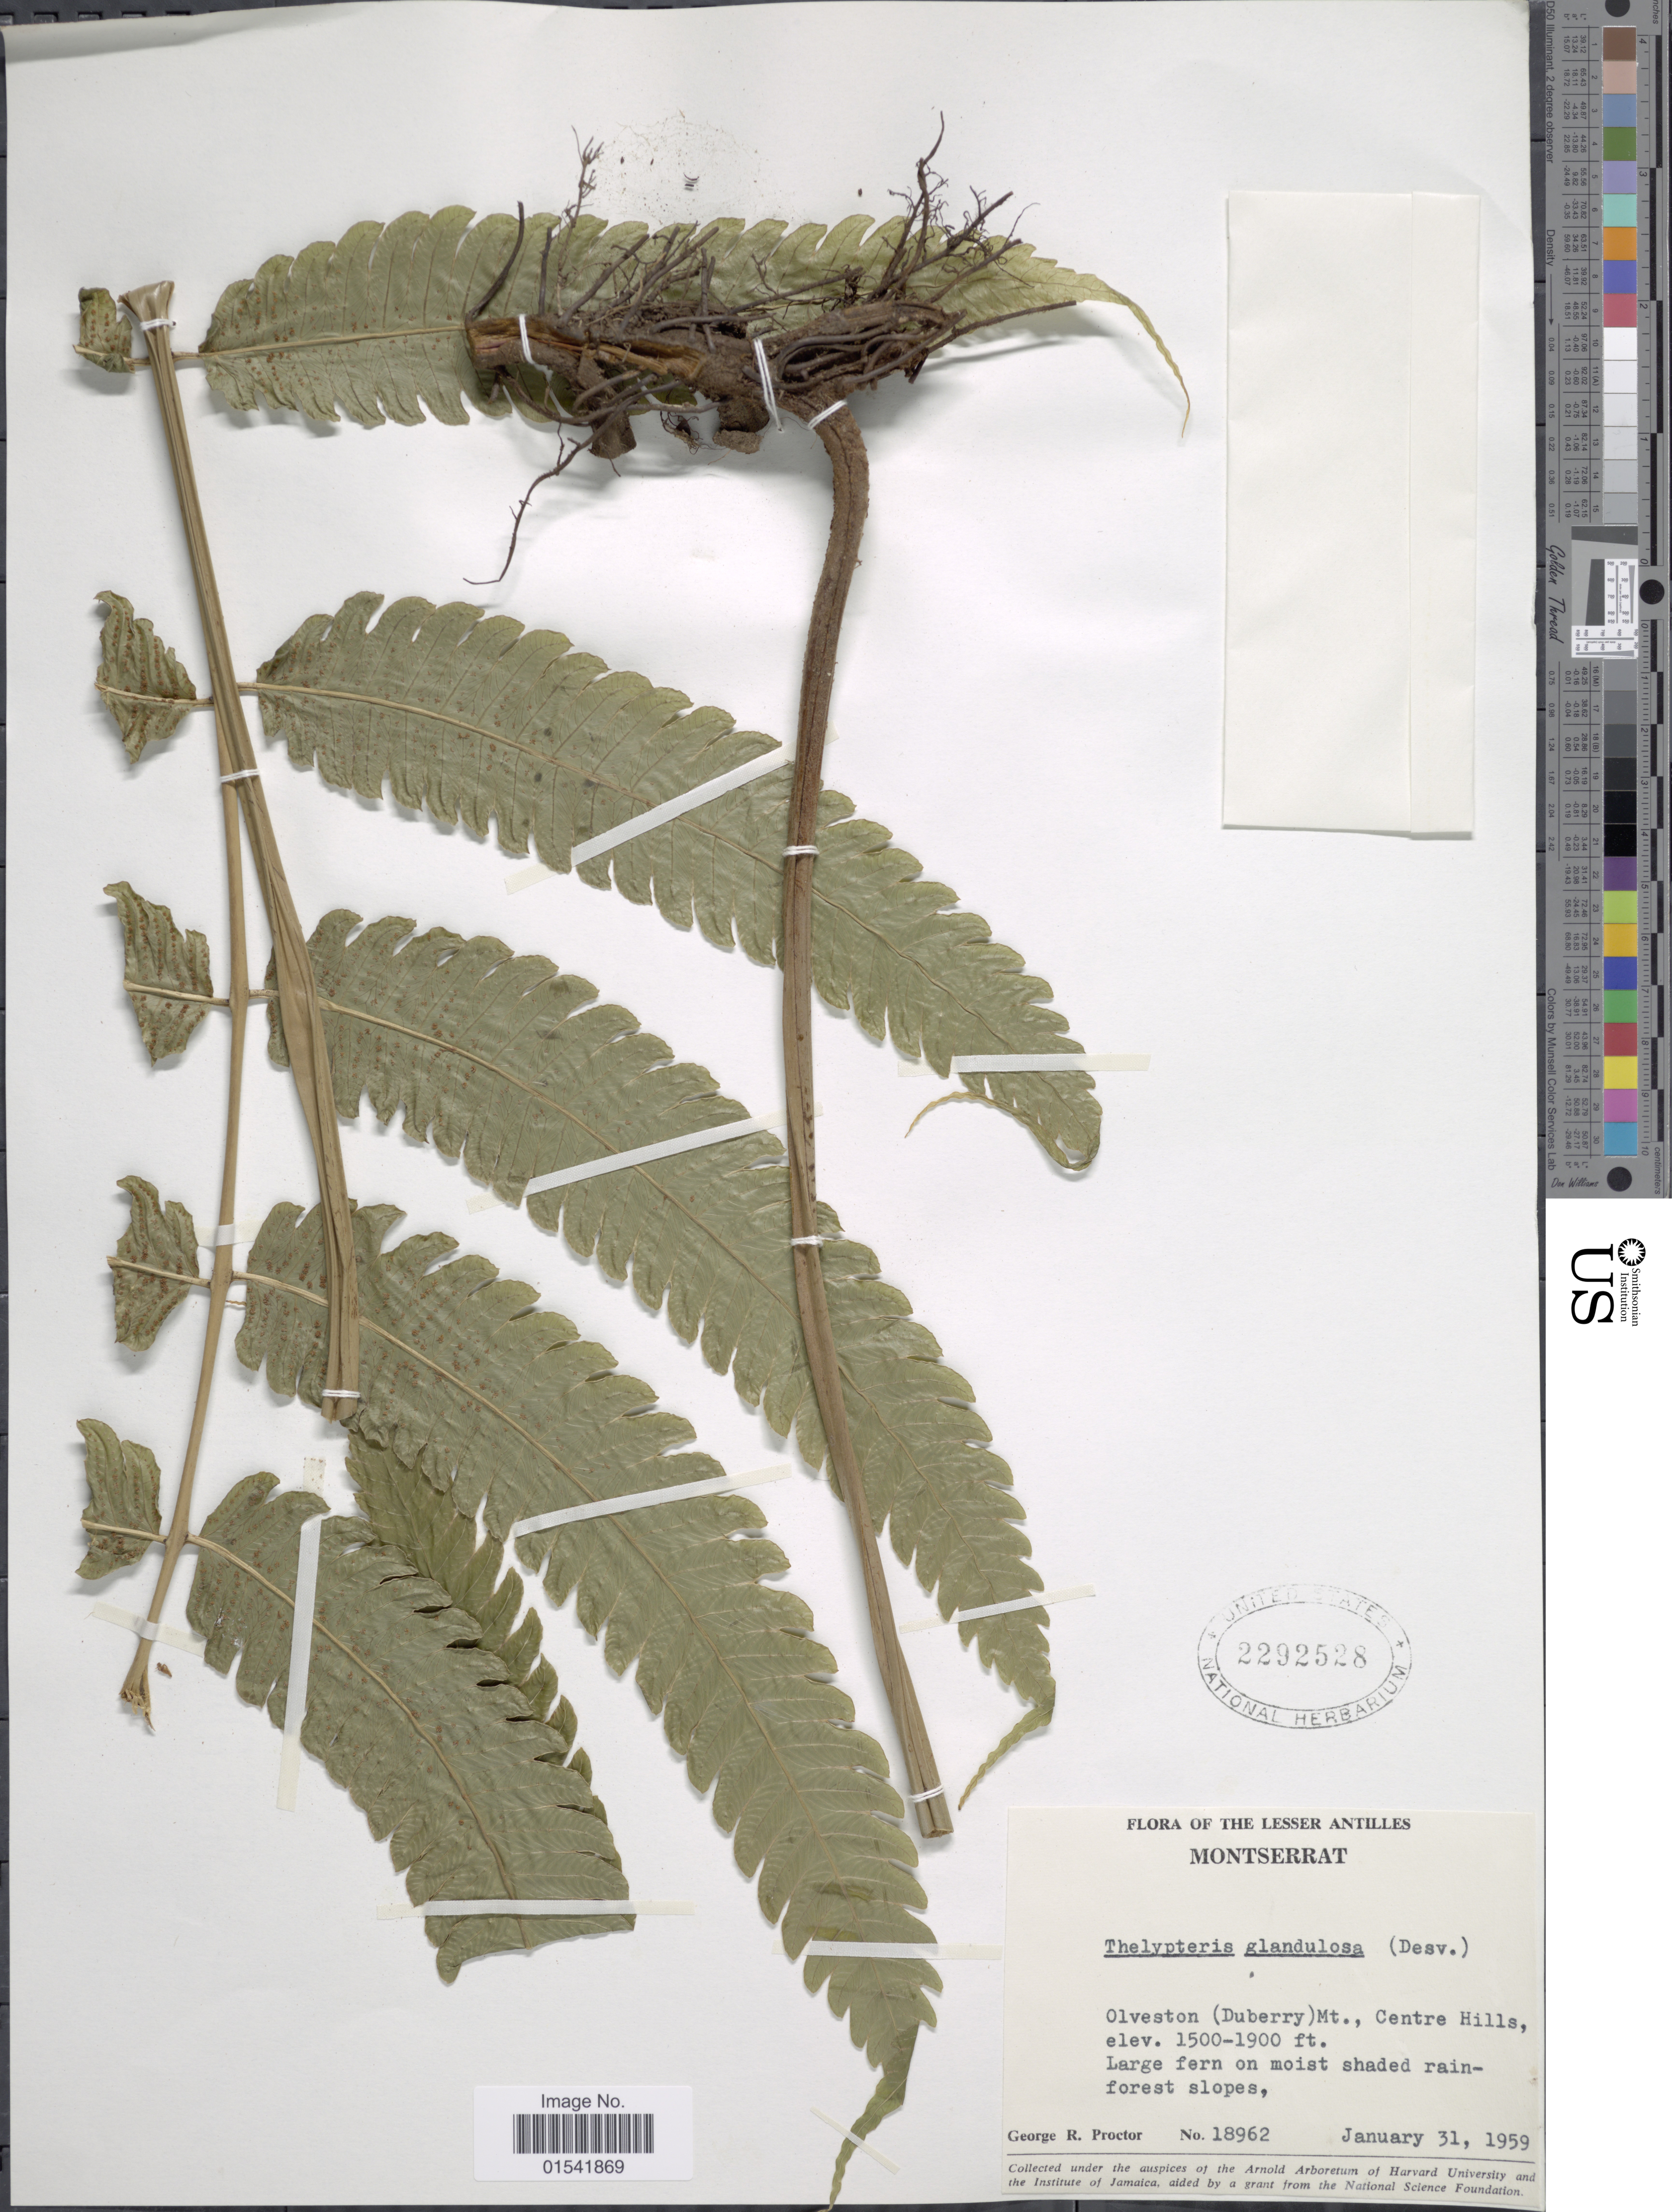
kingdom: Plantae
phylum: Tracheophyta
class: Polypodiopsida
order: Polypodiales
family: Thelypteridaceae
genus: Steiropteris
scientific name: Steiropteris glandulosa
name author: (Hook. f.) Pic. Serm.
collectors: G. R. Proctor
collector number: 18962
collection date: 1959-01-31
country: Montserrat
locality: The Lesser Antilles, Olveston (Duberry) Mt., Centre Hills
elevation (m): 457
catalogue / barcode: US 2292528